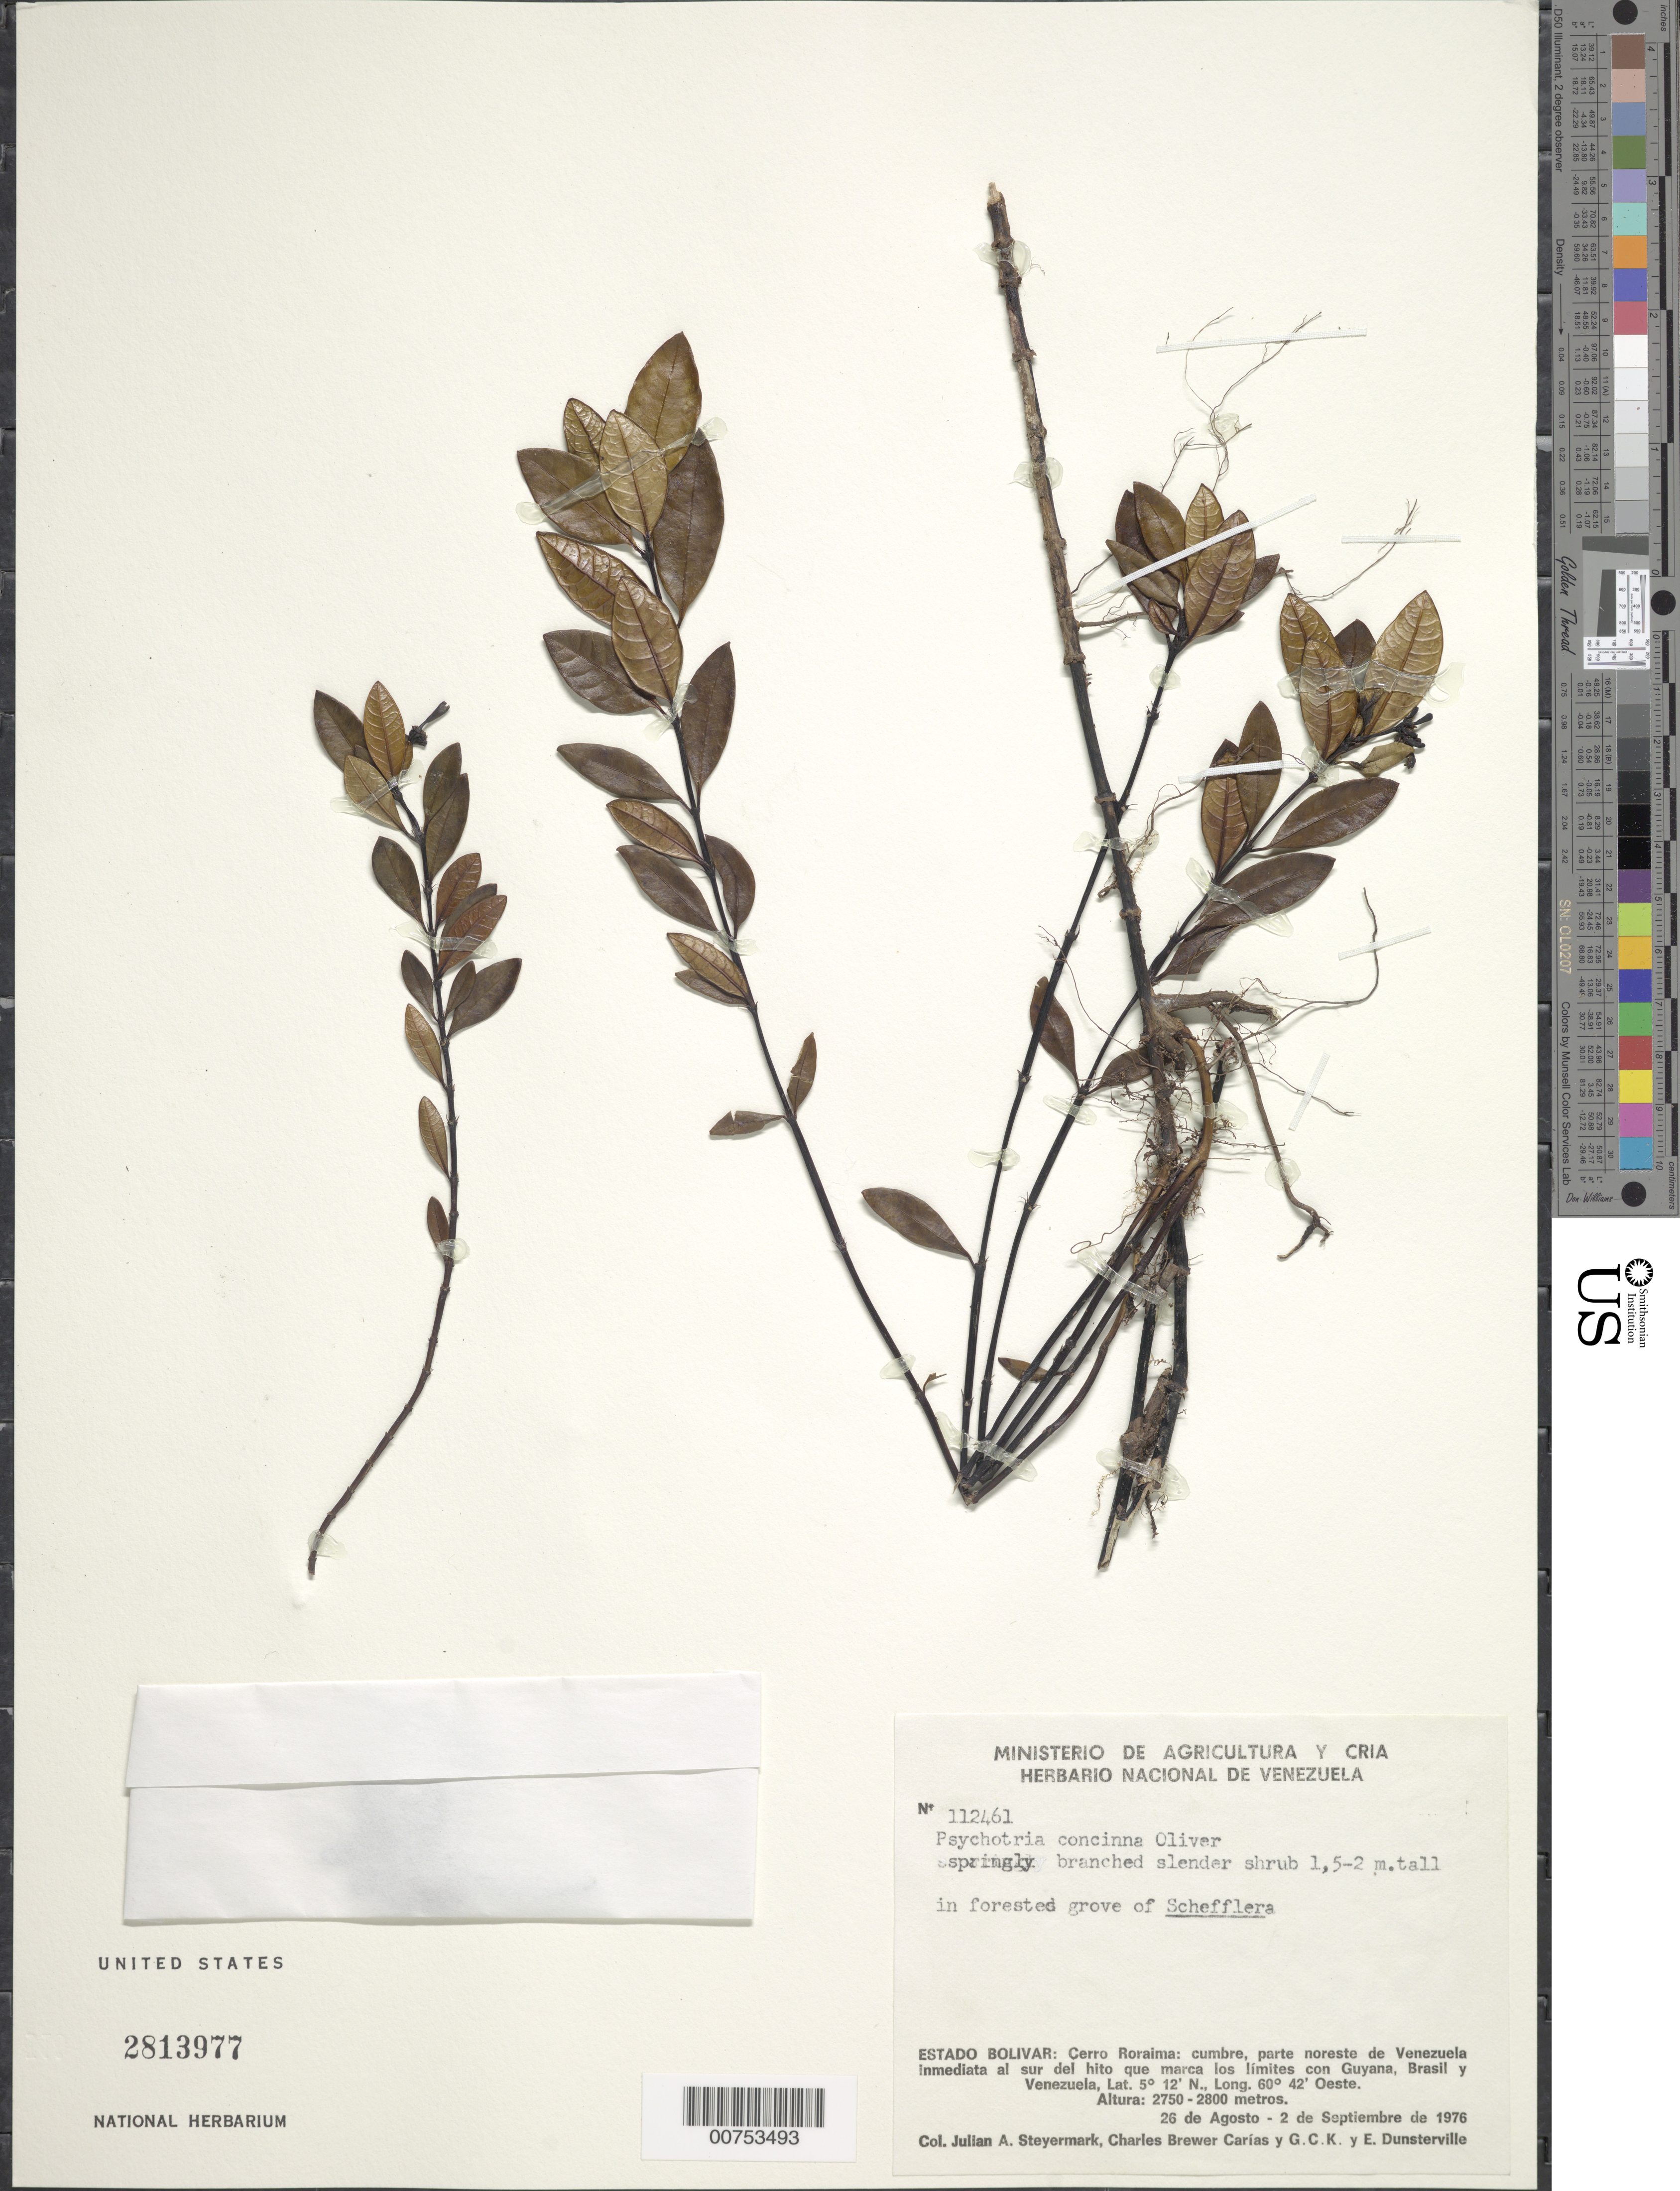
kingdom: Plantae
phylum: Tracheophyta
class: Magnoliopsida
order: Gentianales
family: Rubiaceae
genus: Psychotria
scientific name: Psychotria concinna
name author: Oliv.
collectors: J. Steyermark, C. Brewer-Carias, G. C. K. Dunsterville & E. Dunsterville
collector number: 112461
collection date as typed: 26-Aug-76 to 2-Sep-76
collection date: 1976-08-26/1976-09-02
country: Venezuela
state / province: Bolívar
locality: Cerro Roraima: parte NO de Venezuela inmediata al S del hito que marca los limites con Guyana, Brasil, y Venezuela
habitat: Forested grove of Schefflera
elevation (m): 2750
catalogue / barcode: US 2813977